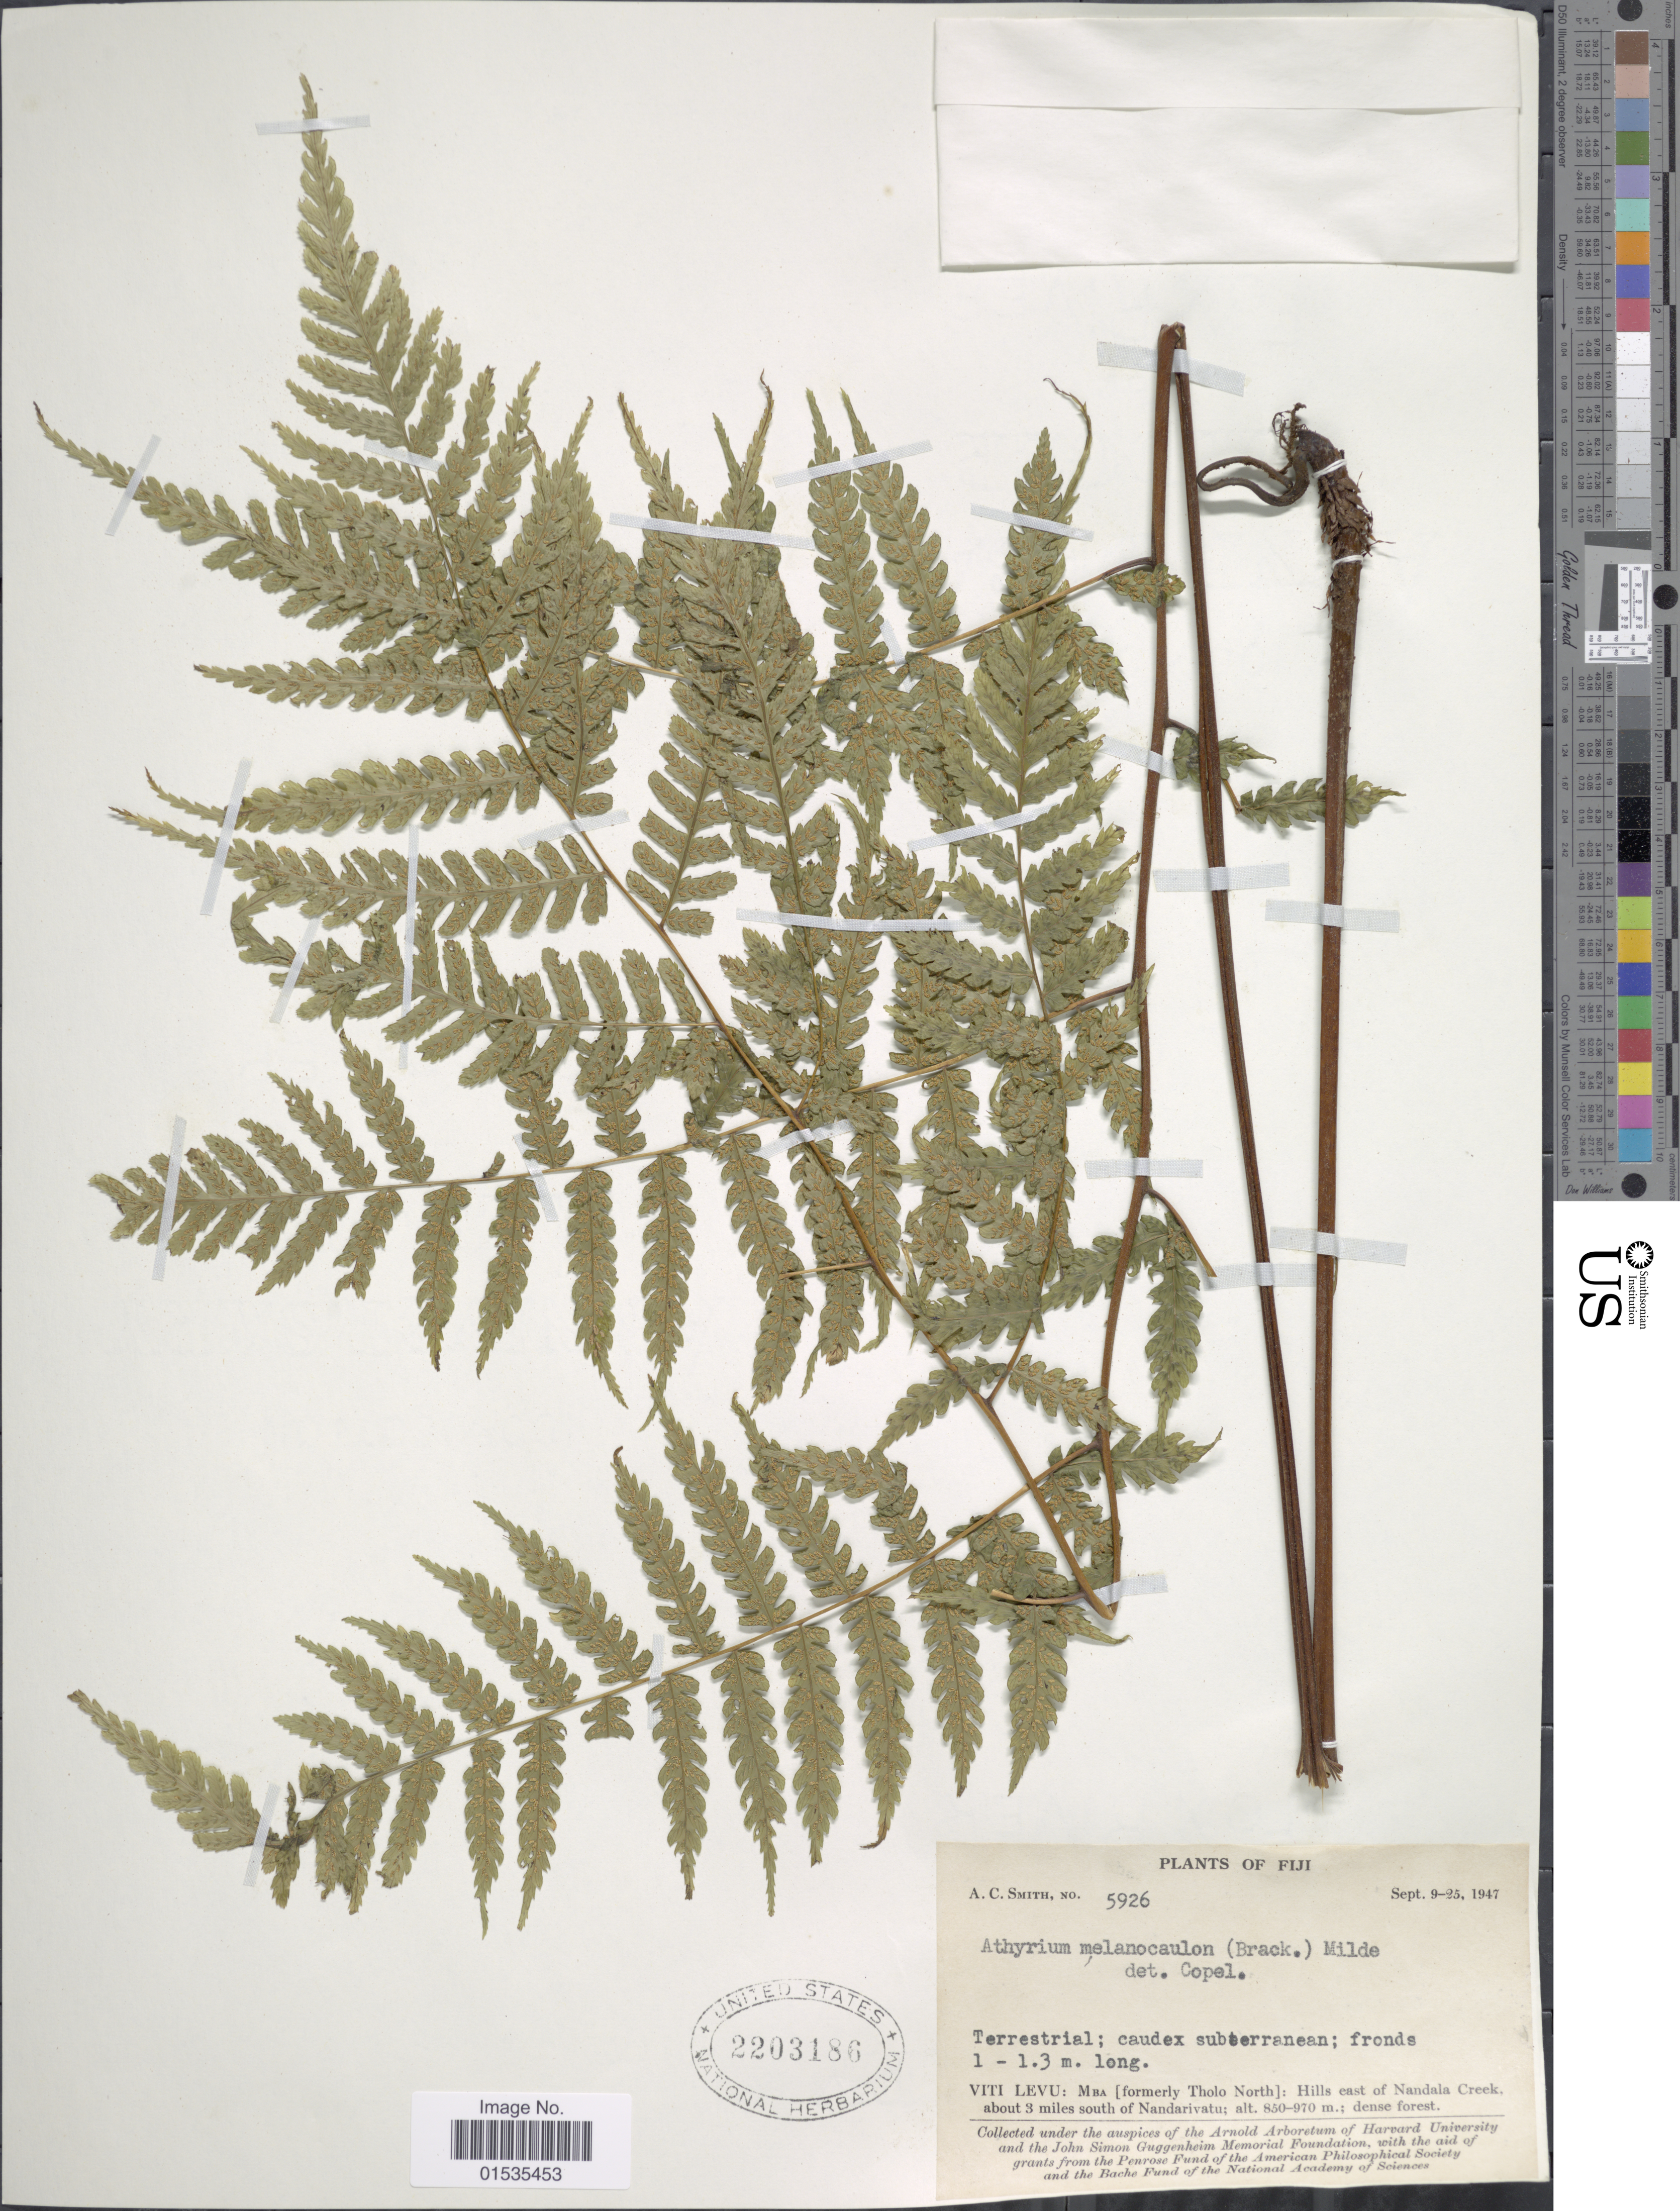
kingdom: Plantae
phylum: Tracheophyta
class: Polypodiopsida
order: Polypodiales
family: Athyriaceae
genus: Diplazium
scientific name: Diplazium melanocaulon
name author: Brack. in Wilkes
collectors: A. C. Smith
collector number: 5926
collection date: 1947-09-09/1947-09-25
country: Fiji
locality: Viti Levu: Mba [formerly Tholo North]: Hills east of Nandala Creek, about 3 miles south of Nandarivatu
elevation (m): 850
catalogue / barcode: US 2203186